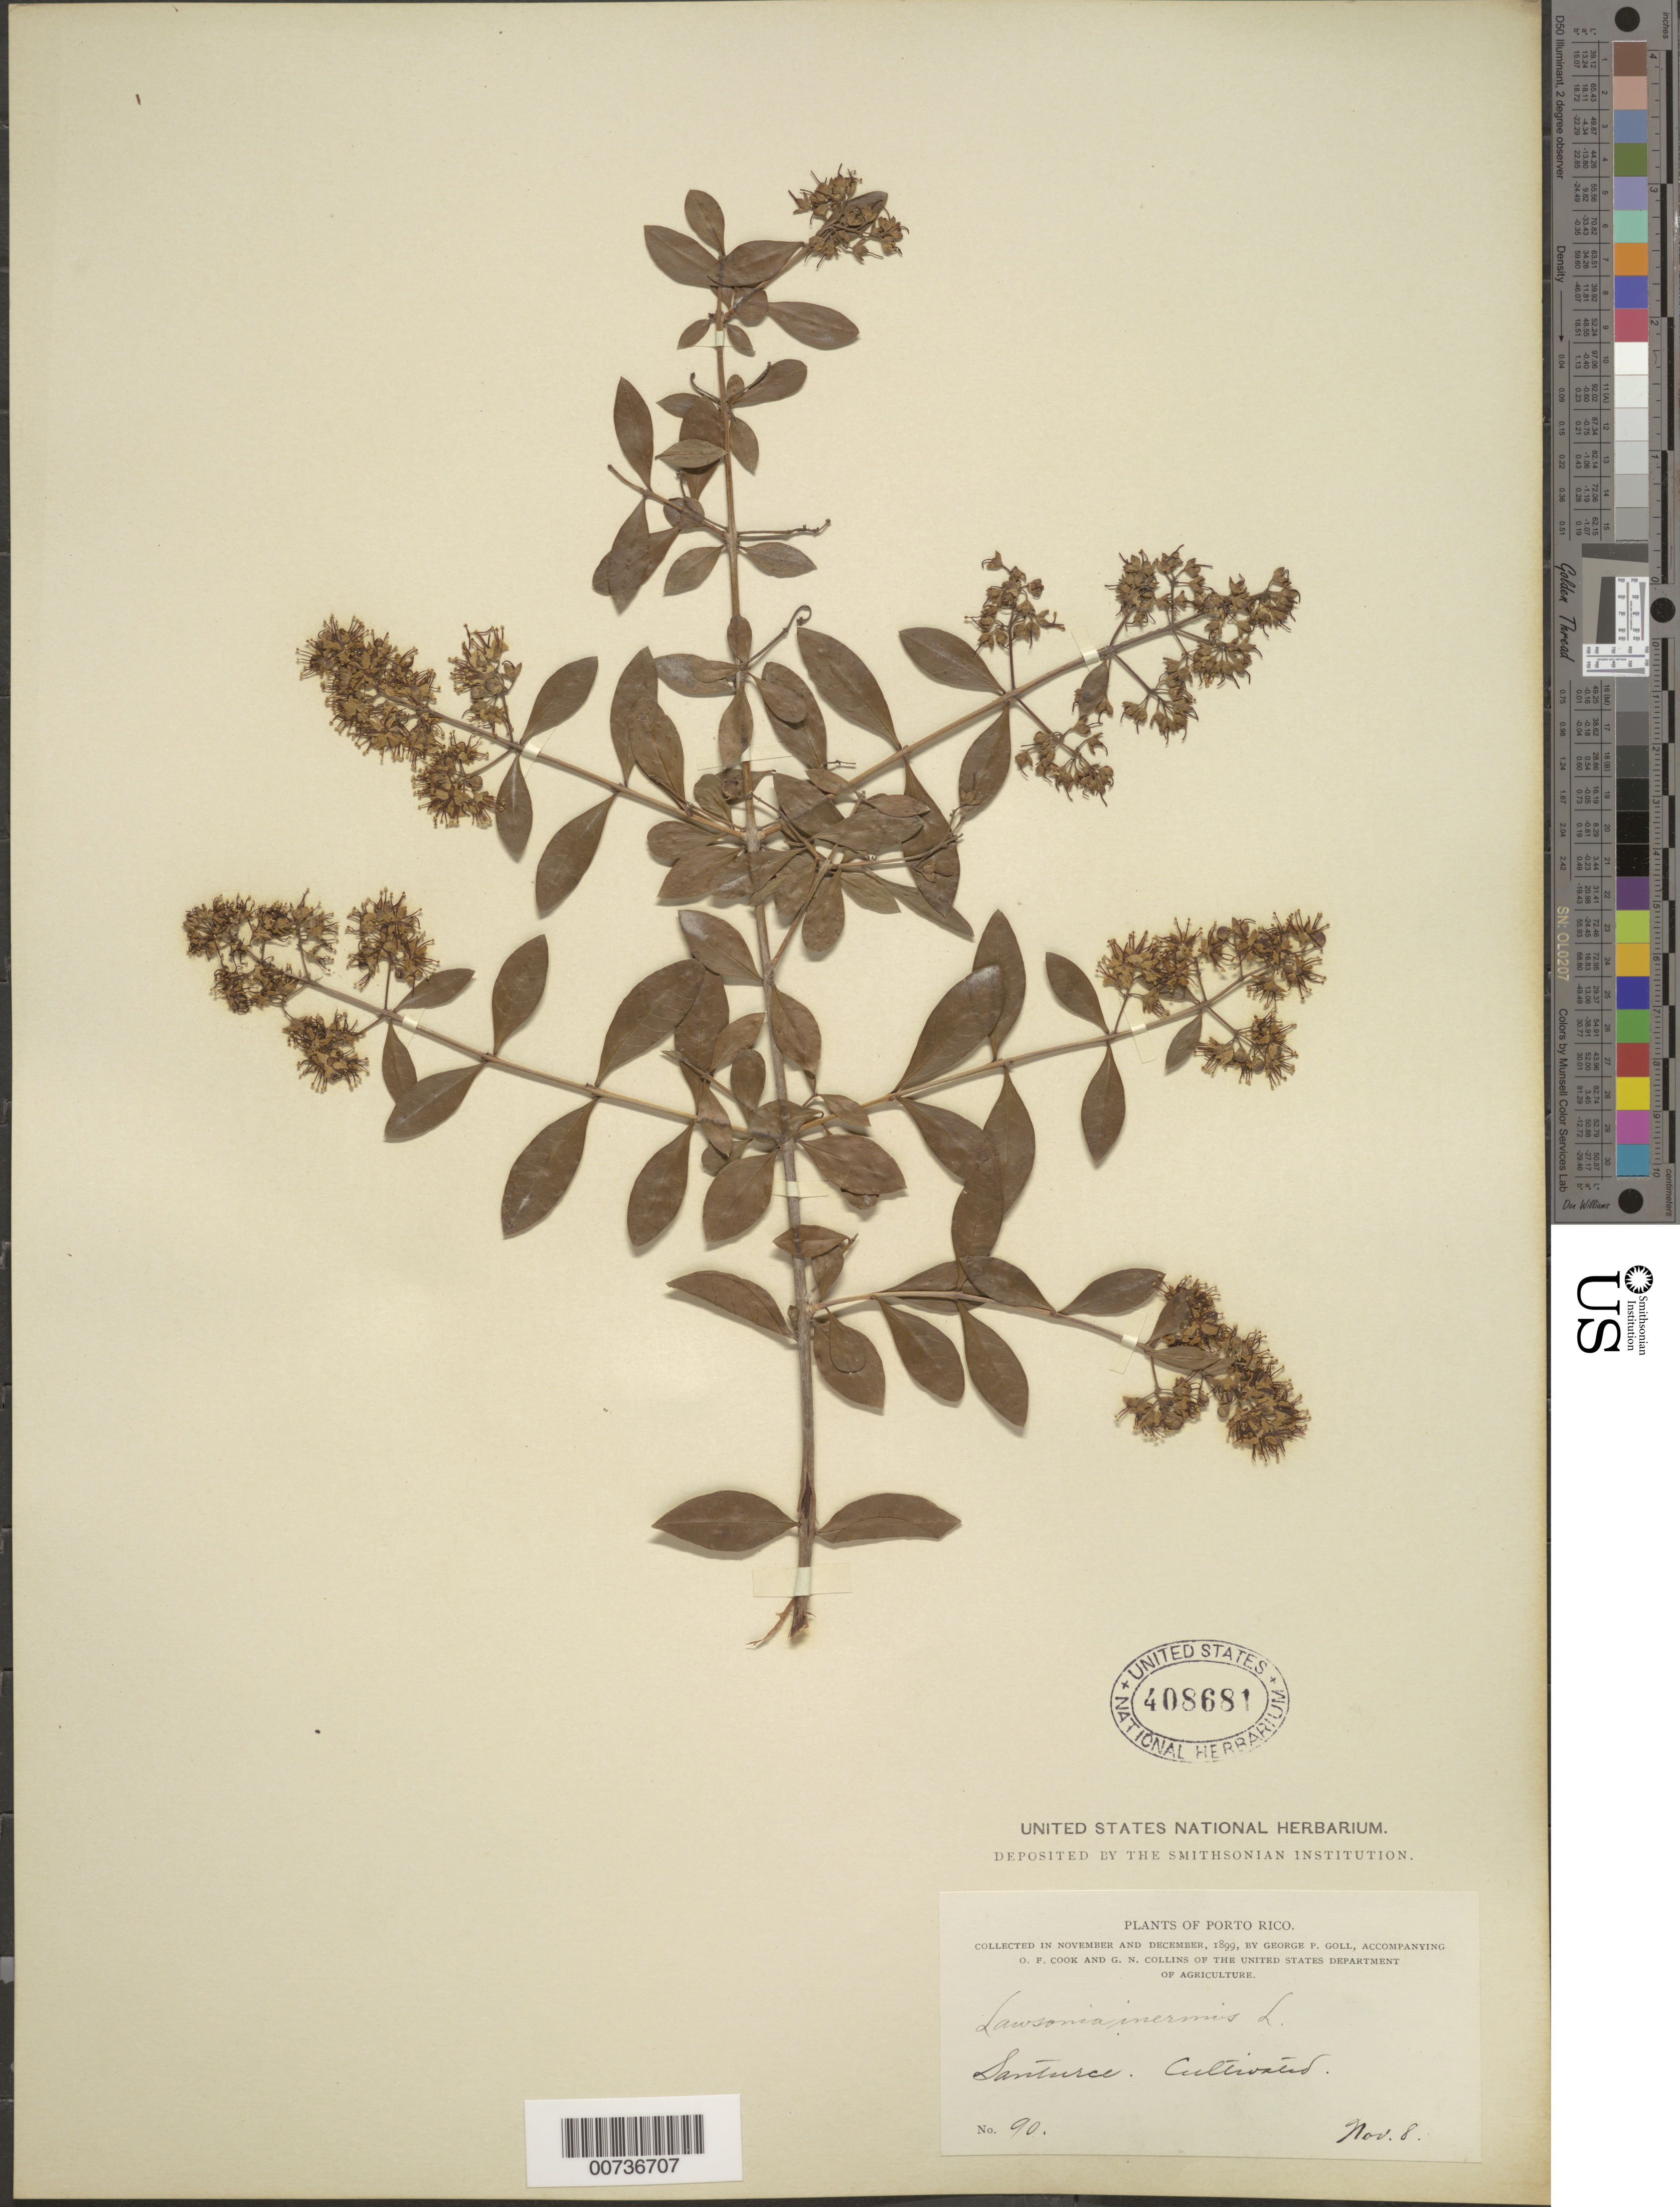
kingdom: Plantae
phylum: Tracheophyta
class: Magnoliopsida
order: Myrtales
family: Lythraceae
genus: Lawsonia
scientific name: Lawsonia inermis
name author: L.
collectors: G. Goll, O. F. Cook & G. N. Collins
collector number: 90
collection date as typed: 08 Nov 1899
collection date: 1899-11-08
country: Puerto Rico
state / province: San Juan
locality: Santurce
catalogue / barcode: US 408681